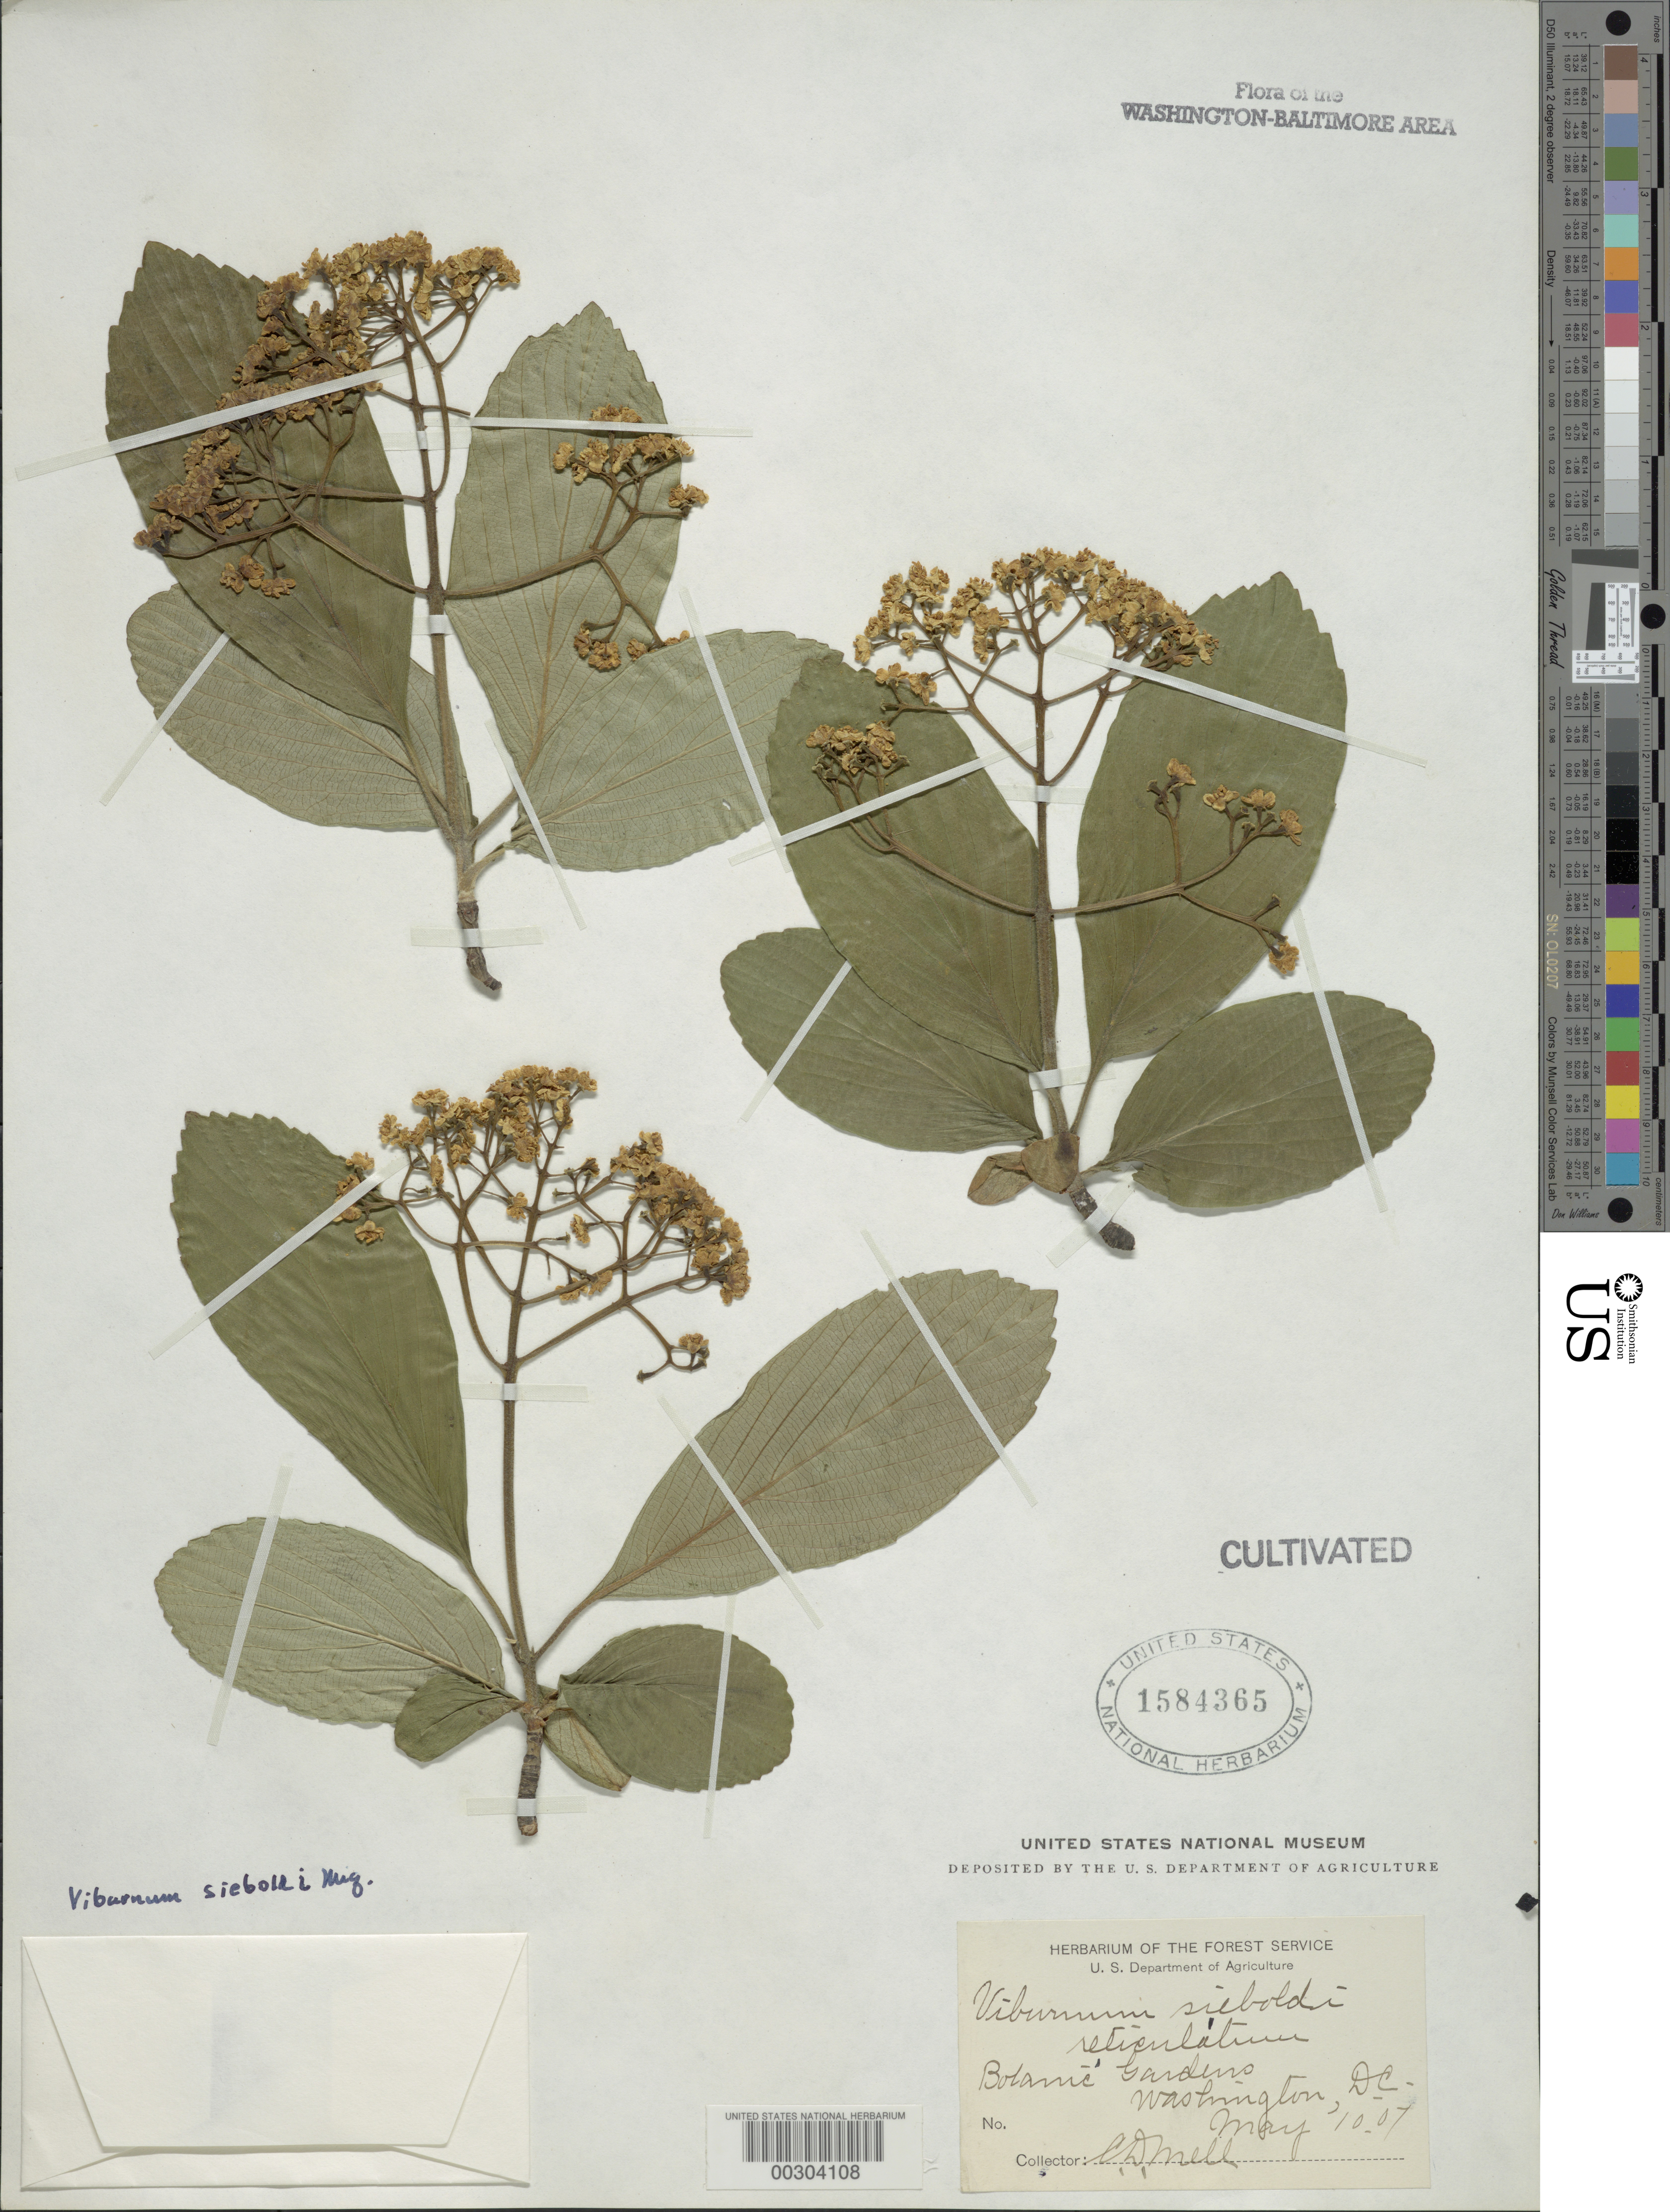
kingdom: Plantae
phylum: Tracheophyta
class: Magnoliopsida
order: Dipsacales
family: Viburnaceae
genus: Viburnum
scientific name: Viburnum sieboldii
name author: Miq.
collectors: C. D. Mell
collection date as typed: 10 May 1907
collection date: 1907-05-10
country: United States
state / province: District of Columbia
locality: Botanical gardens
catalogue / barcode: US 1584365